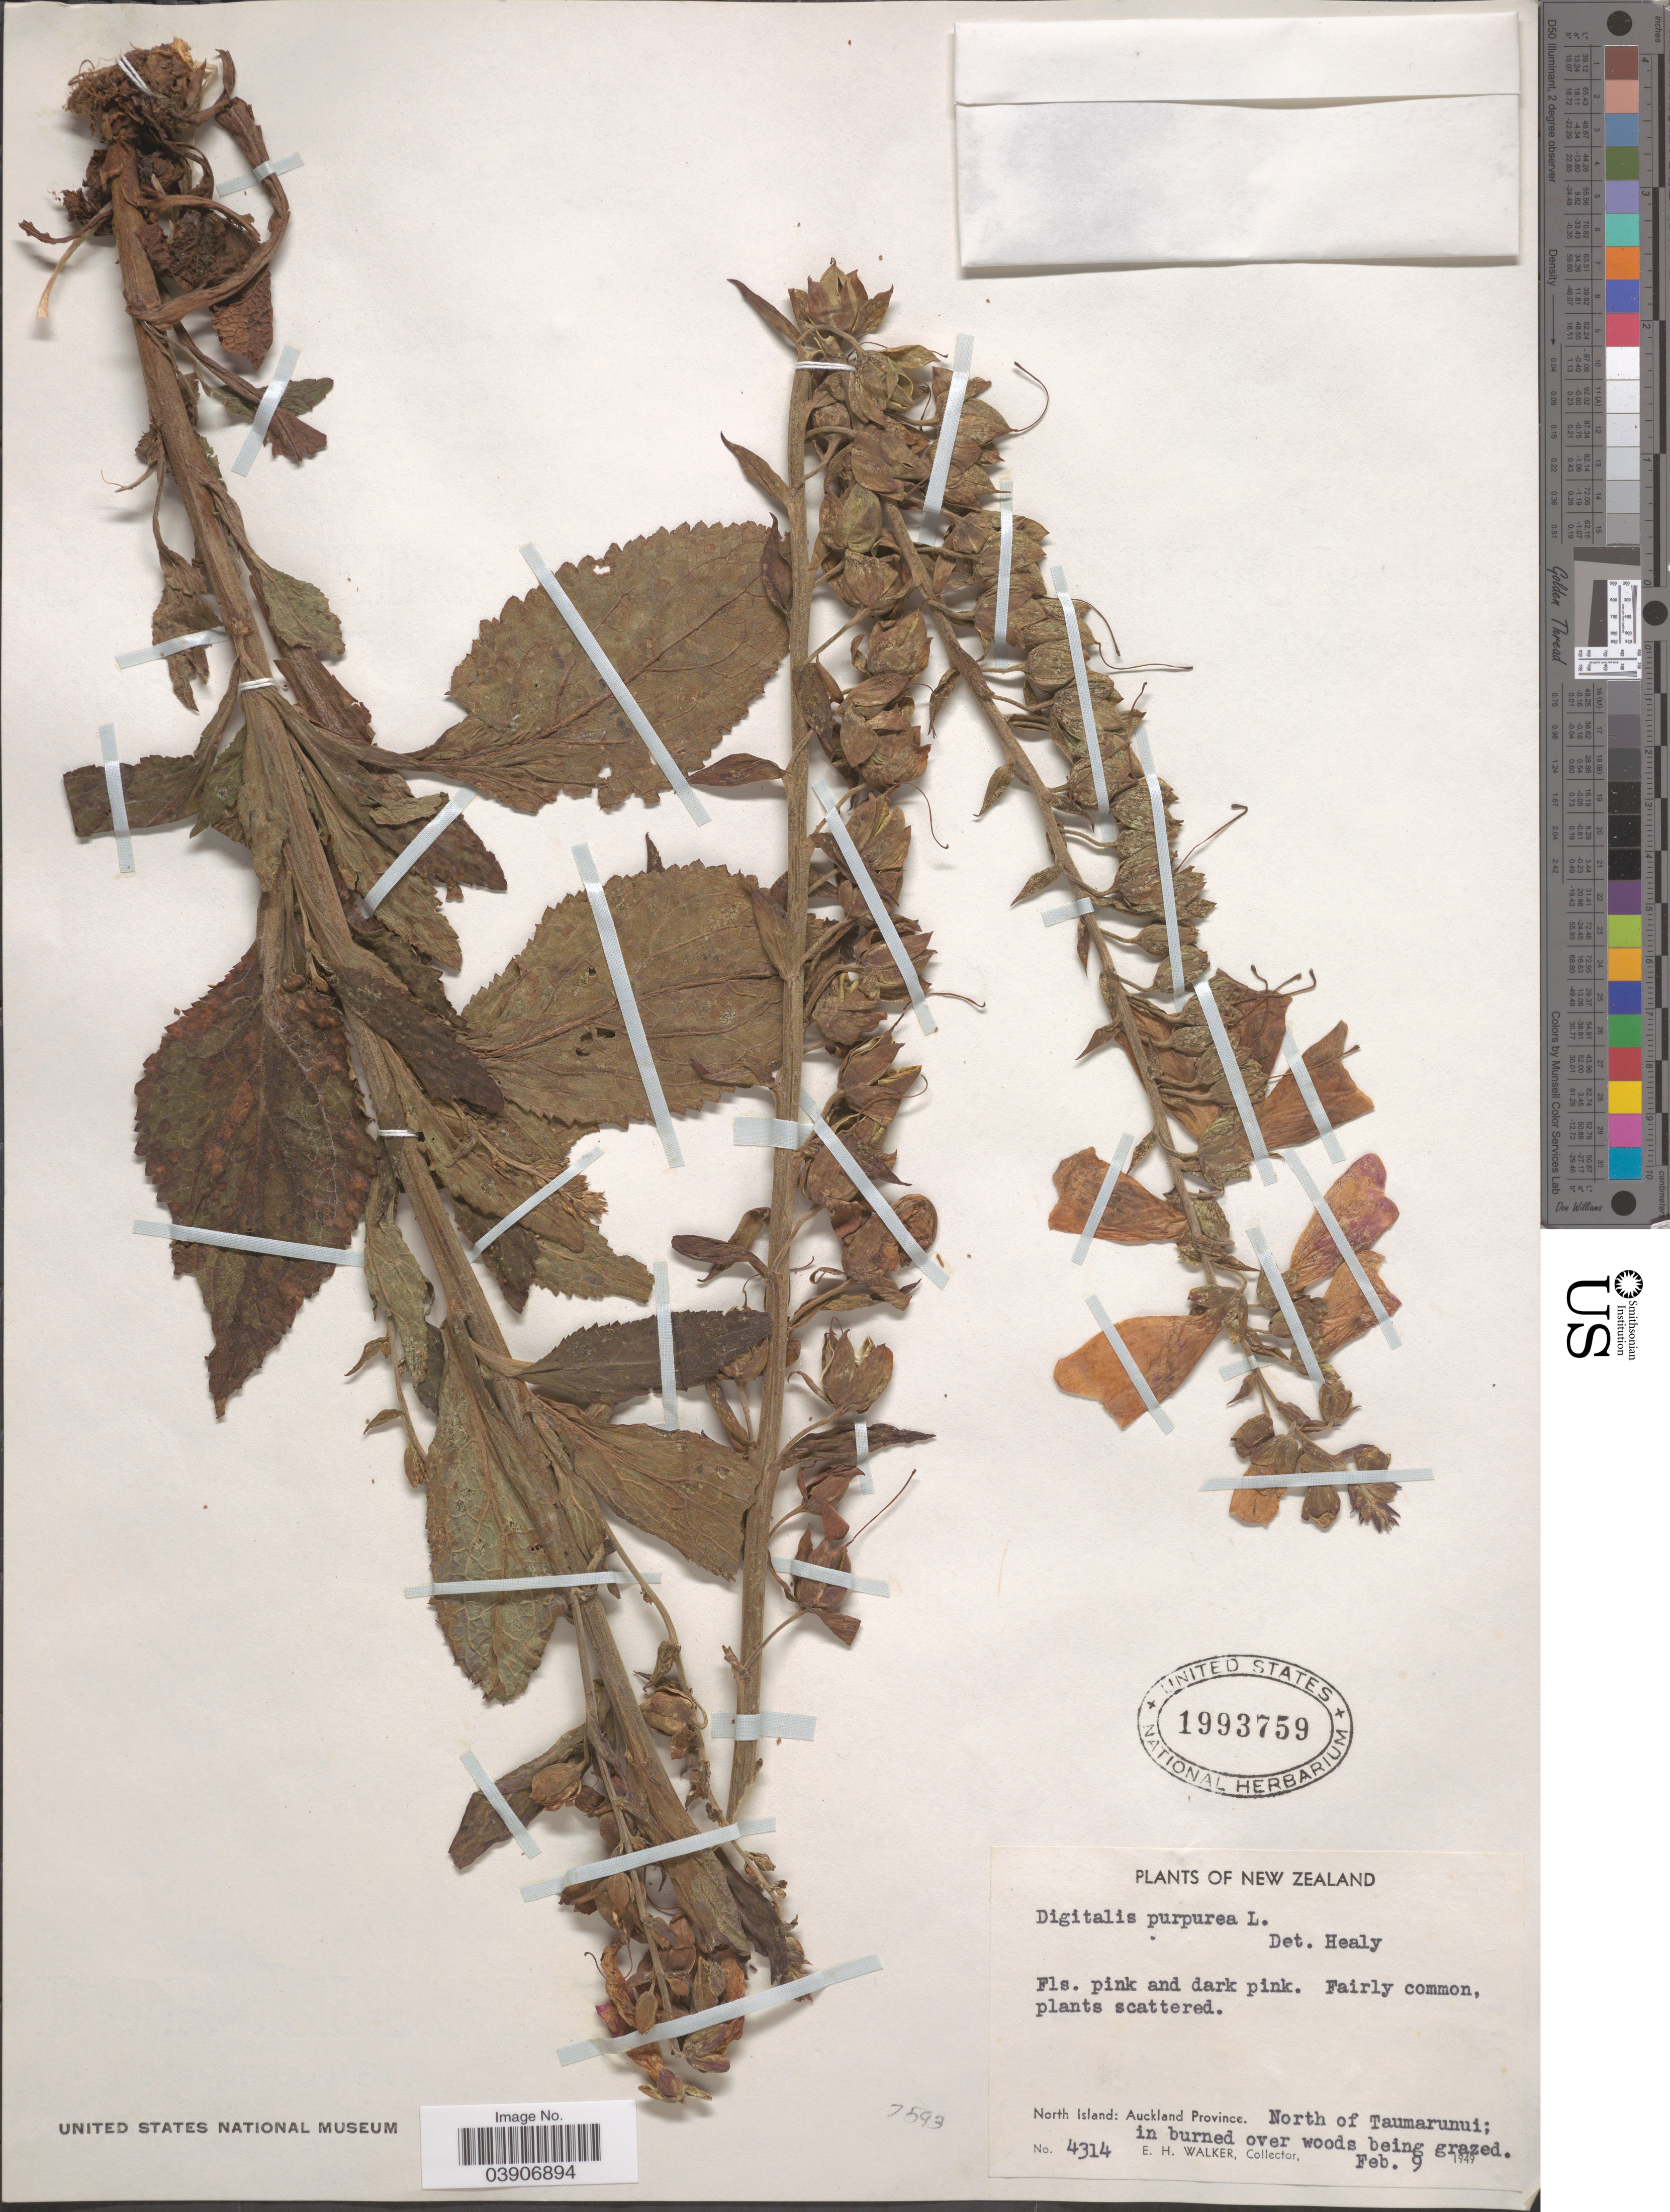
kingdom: Plantae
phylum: Tracheophyta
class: Magnoliopsida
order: Lamiales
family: Plantaginaceae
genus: Digitalis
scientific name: Digitalis purpurea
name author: L.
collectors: E. H. Walker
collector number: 4314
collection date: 1949-02-09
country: New Zealand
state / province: Auckland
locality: North Island: Auckland Province. North of Taumarunui; in burned over woods being grazed.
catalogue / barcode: US 1993759